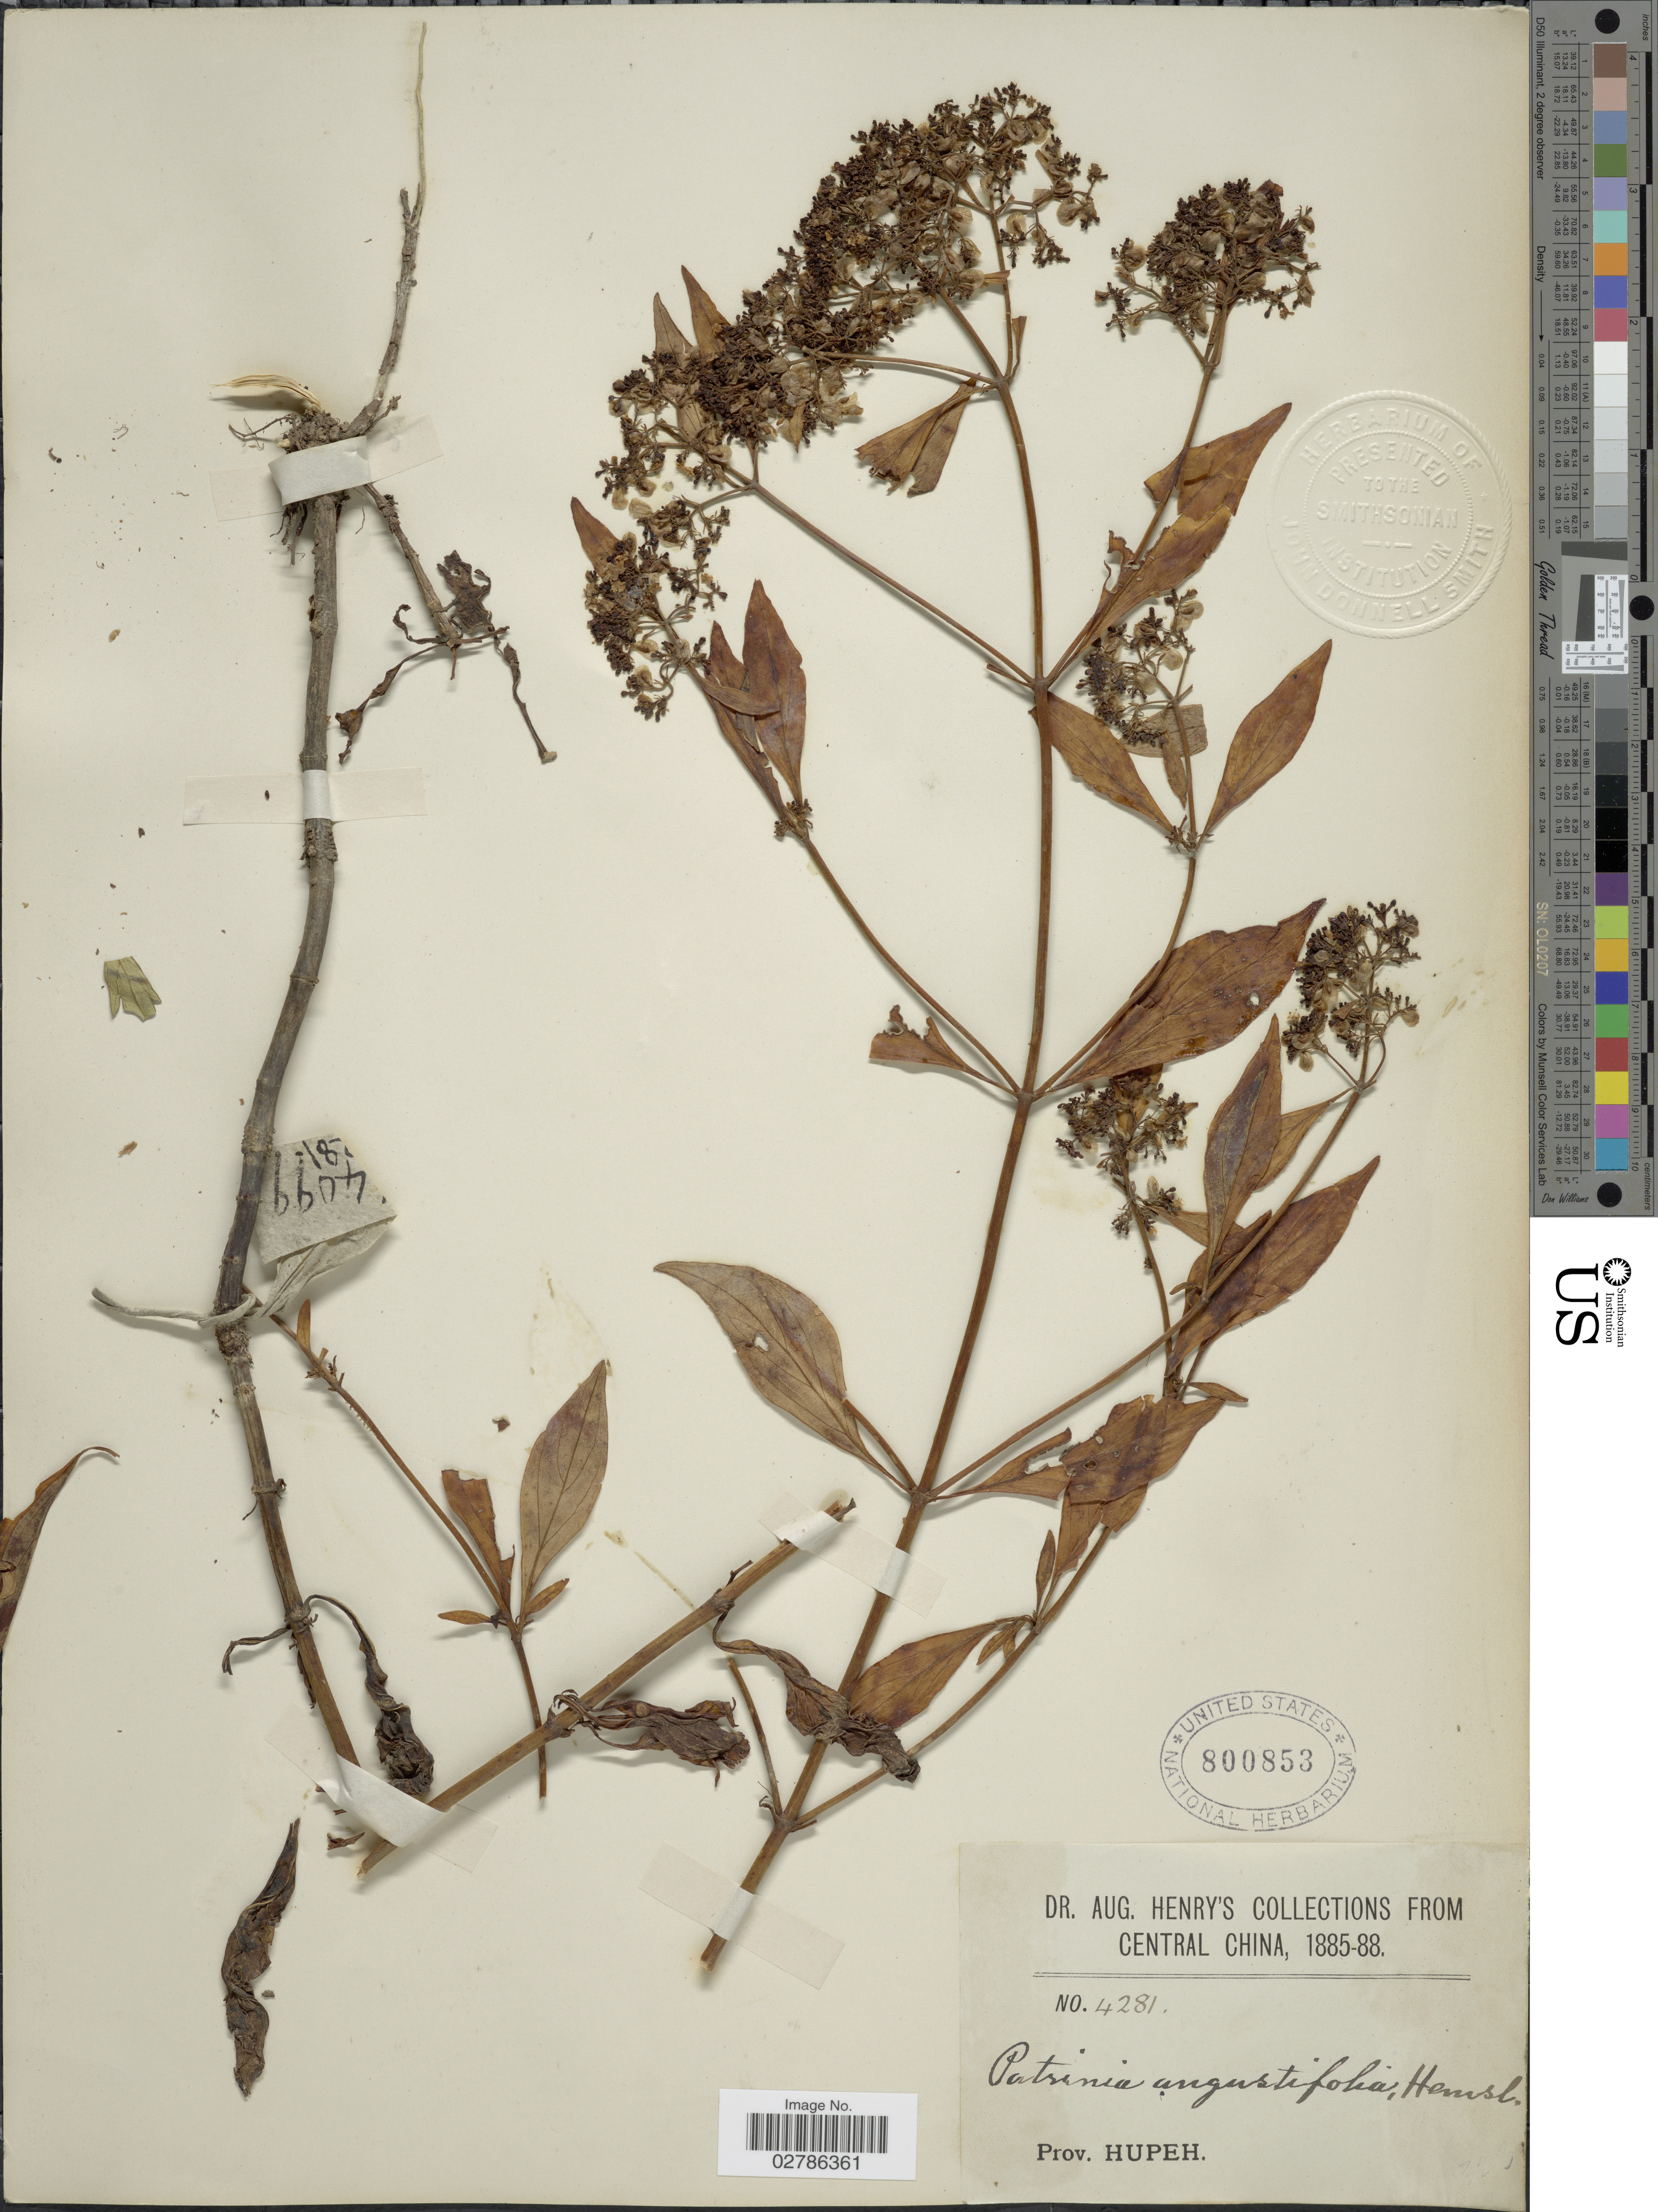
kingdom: Plantae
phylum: Tracheophyta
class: Magnoliopsida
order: Dipsacales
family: Caprifoliaceae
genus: Patrinia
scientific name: Patrinia angustifolia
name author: Hemsl.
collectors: A. Henry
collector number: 4281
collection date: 1885/1888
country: China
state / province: Hubei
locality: Central China, Prov. Hupeh.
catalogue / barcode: US 800853